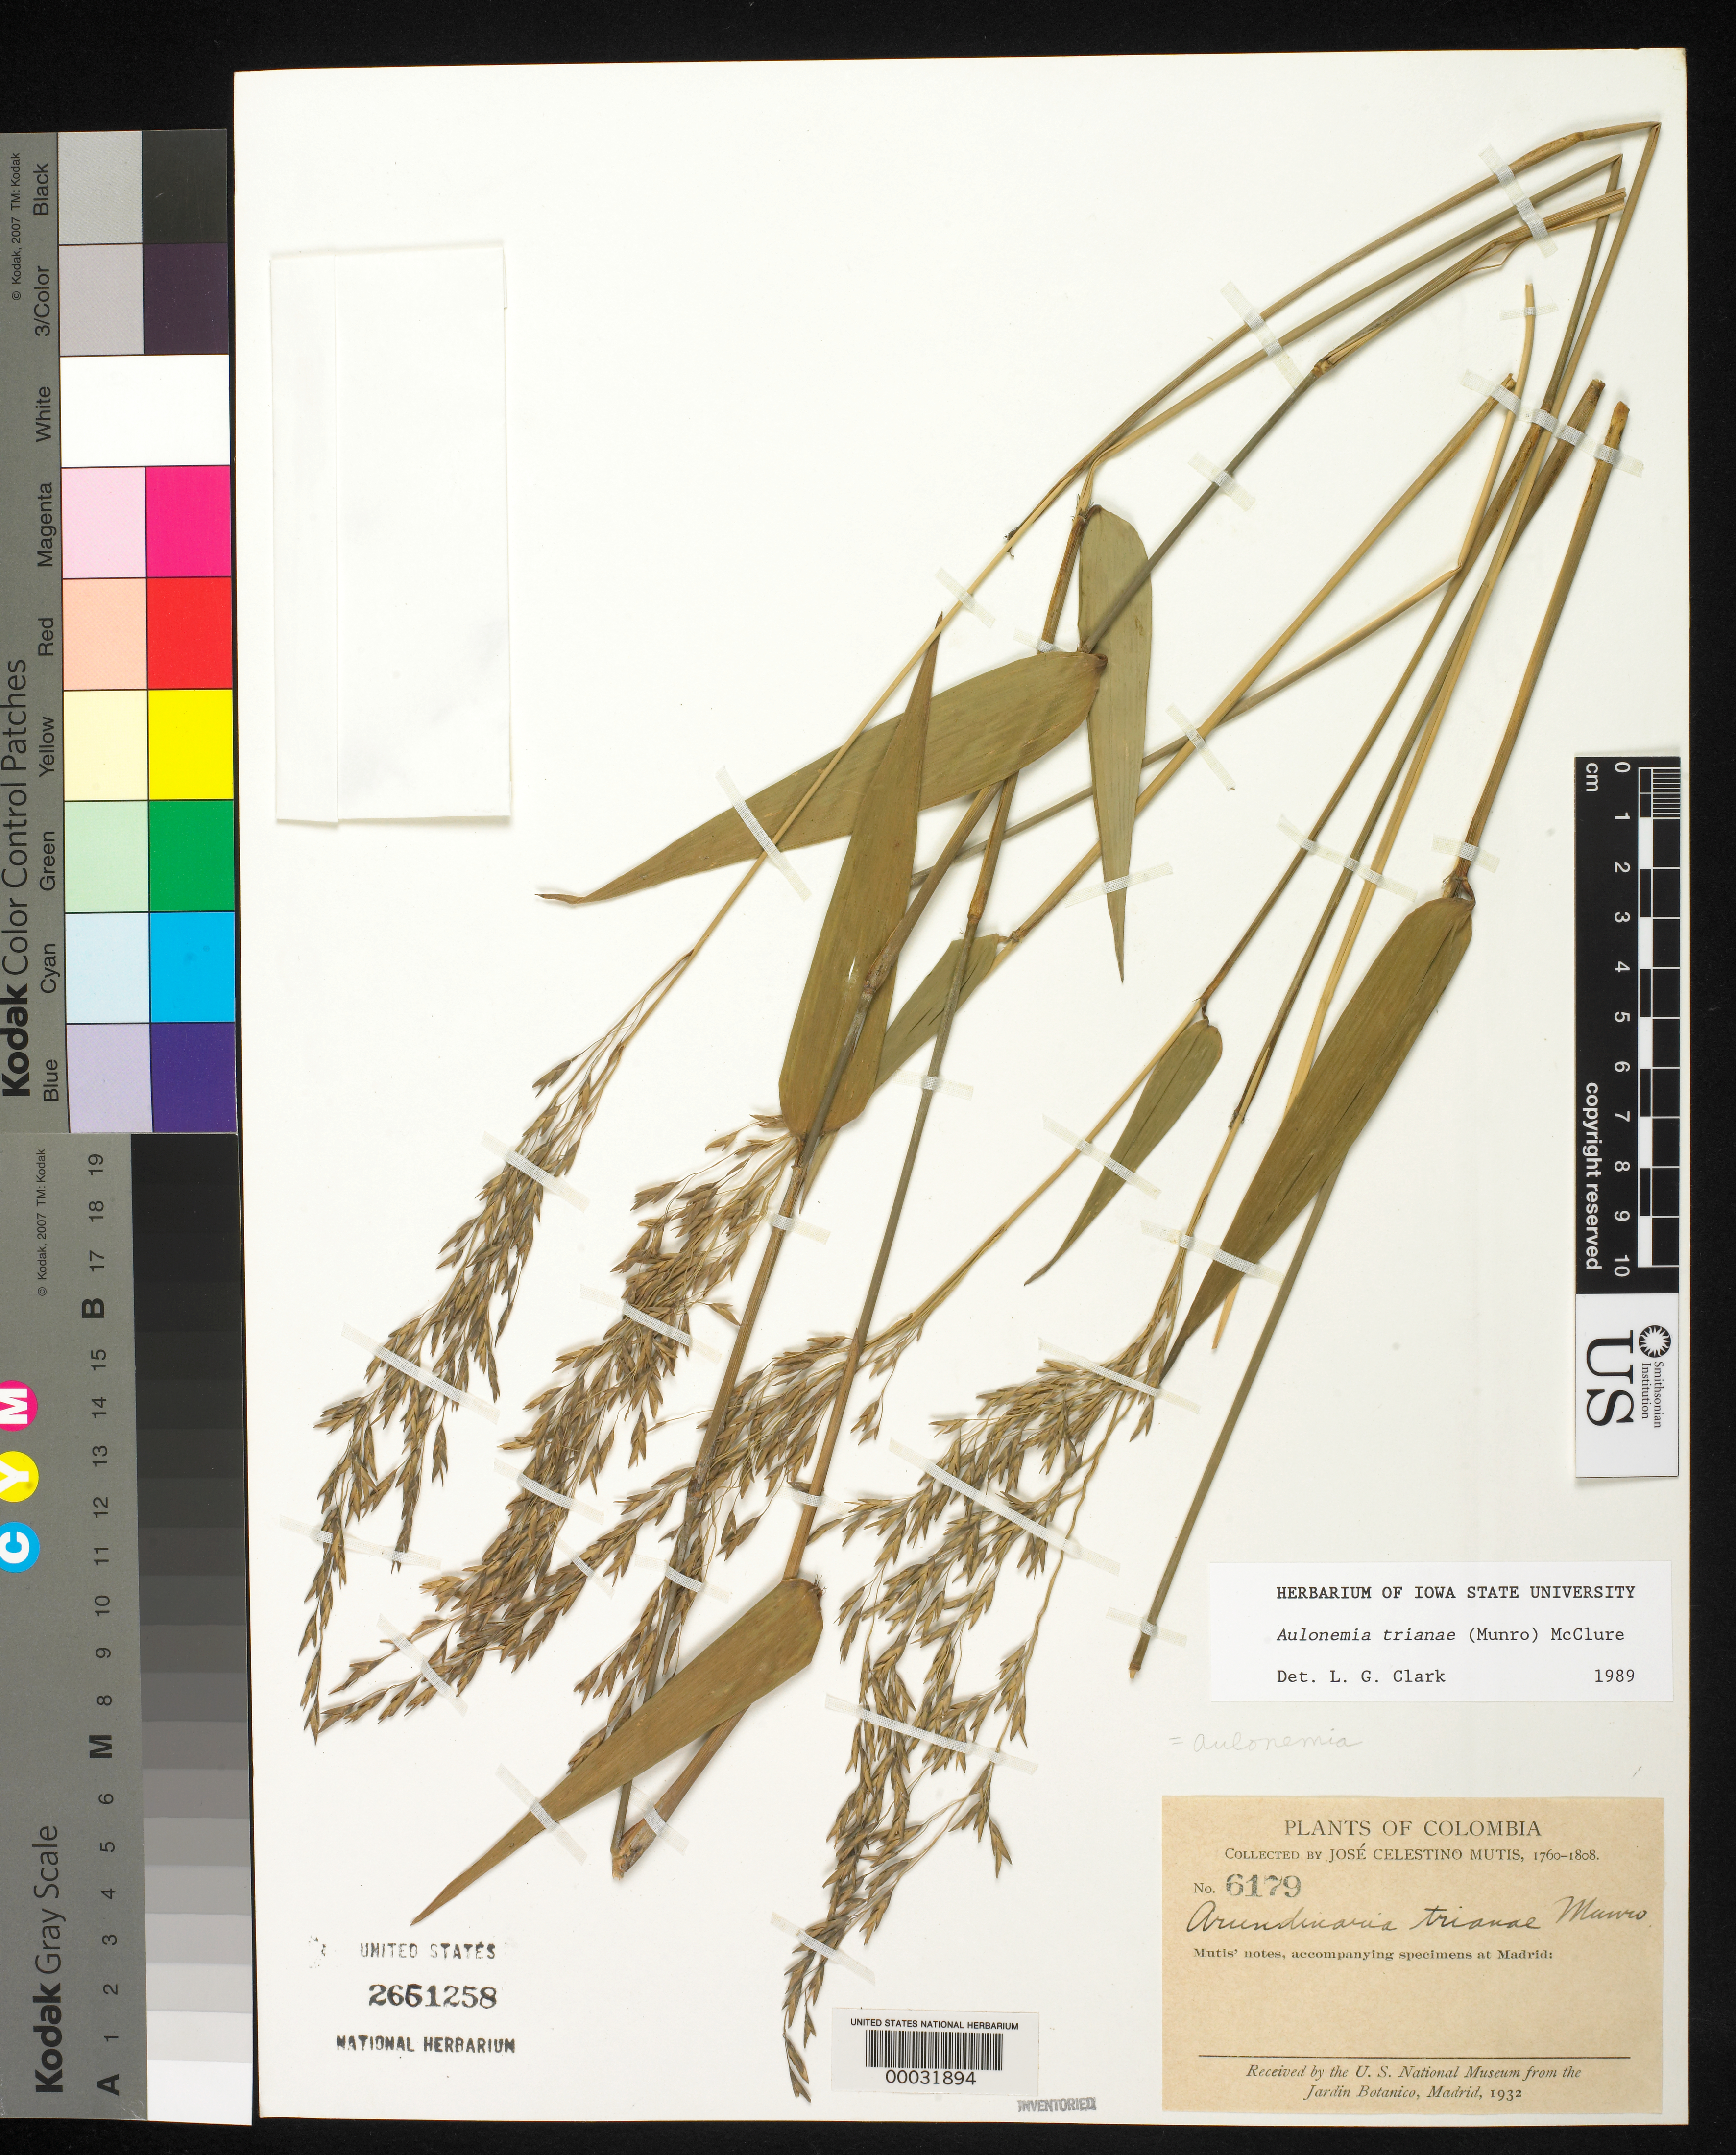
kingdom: Plantae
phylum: Tracheophyta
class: Liliopsida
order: Poales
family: Poaceae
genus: Aulonemia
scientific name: Aulonemia trianae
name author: (Munro) McClure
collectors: J. C. B. Mutis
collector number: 6179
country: Colombia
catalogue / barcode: US 2661258